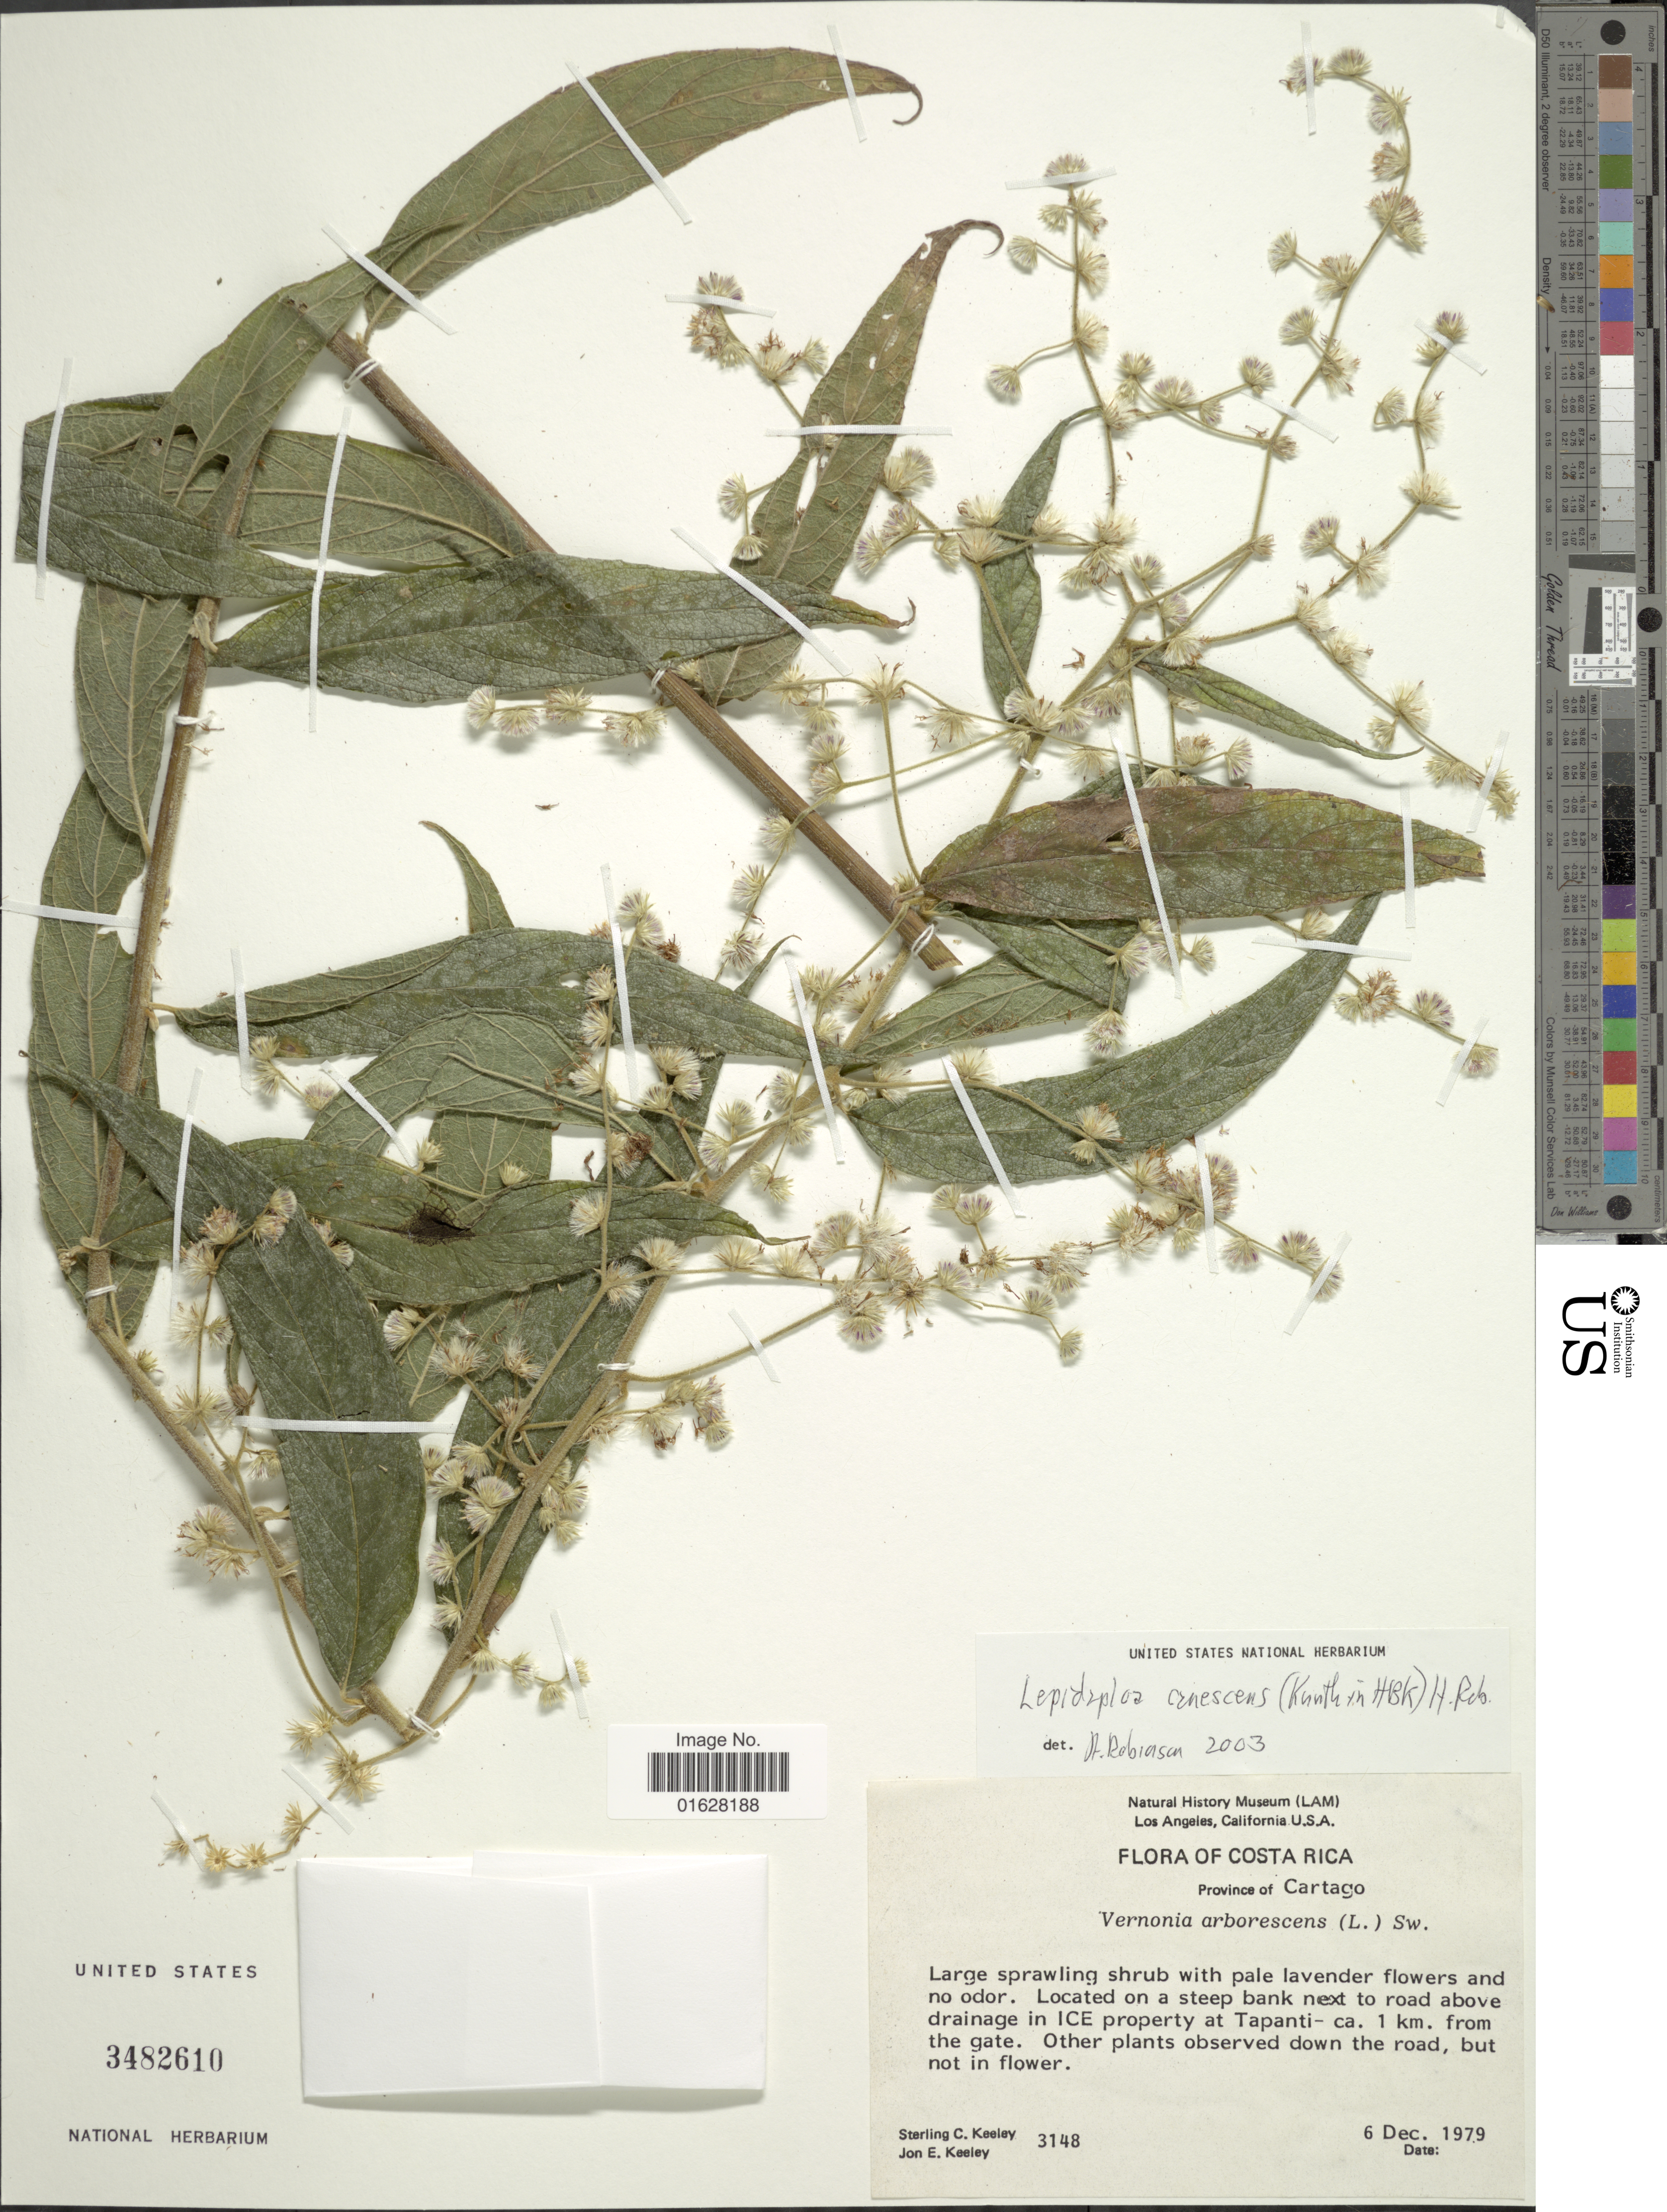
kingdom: Plantae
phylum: Tracheophyta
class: Magnoliopsida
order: Asterales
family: Asteraceae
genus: Lepidaploa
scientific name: Lepidaploa canescens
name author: (Kunth) H. Rob.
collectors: S. C. Keeley & J. E. Keeley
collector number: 3148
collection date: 1979-12-06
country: Costa Rica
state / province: Cartago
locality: Province of Cartago, next to road above drainage in ICE property at Tapanti, ca 1 km from the gate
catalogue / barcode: US 3482610